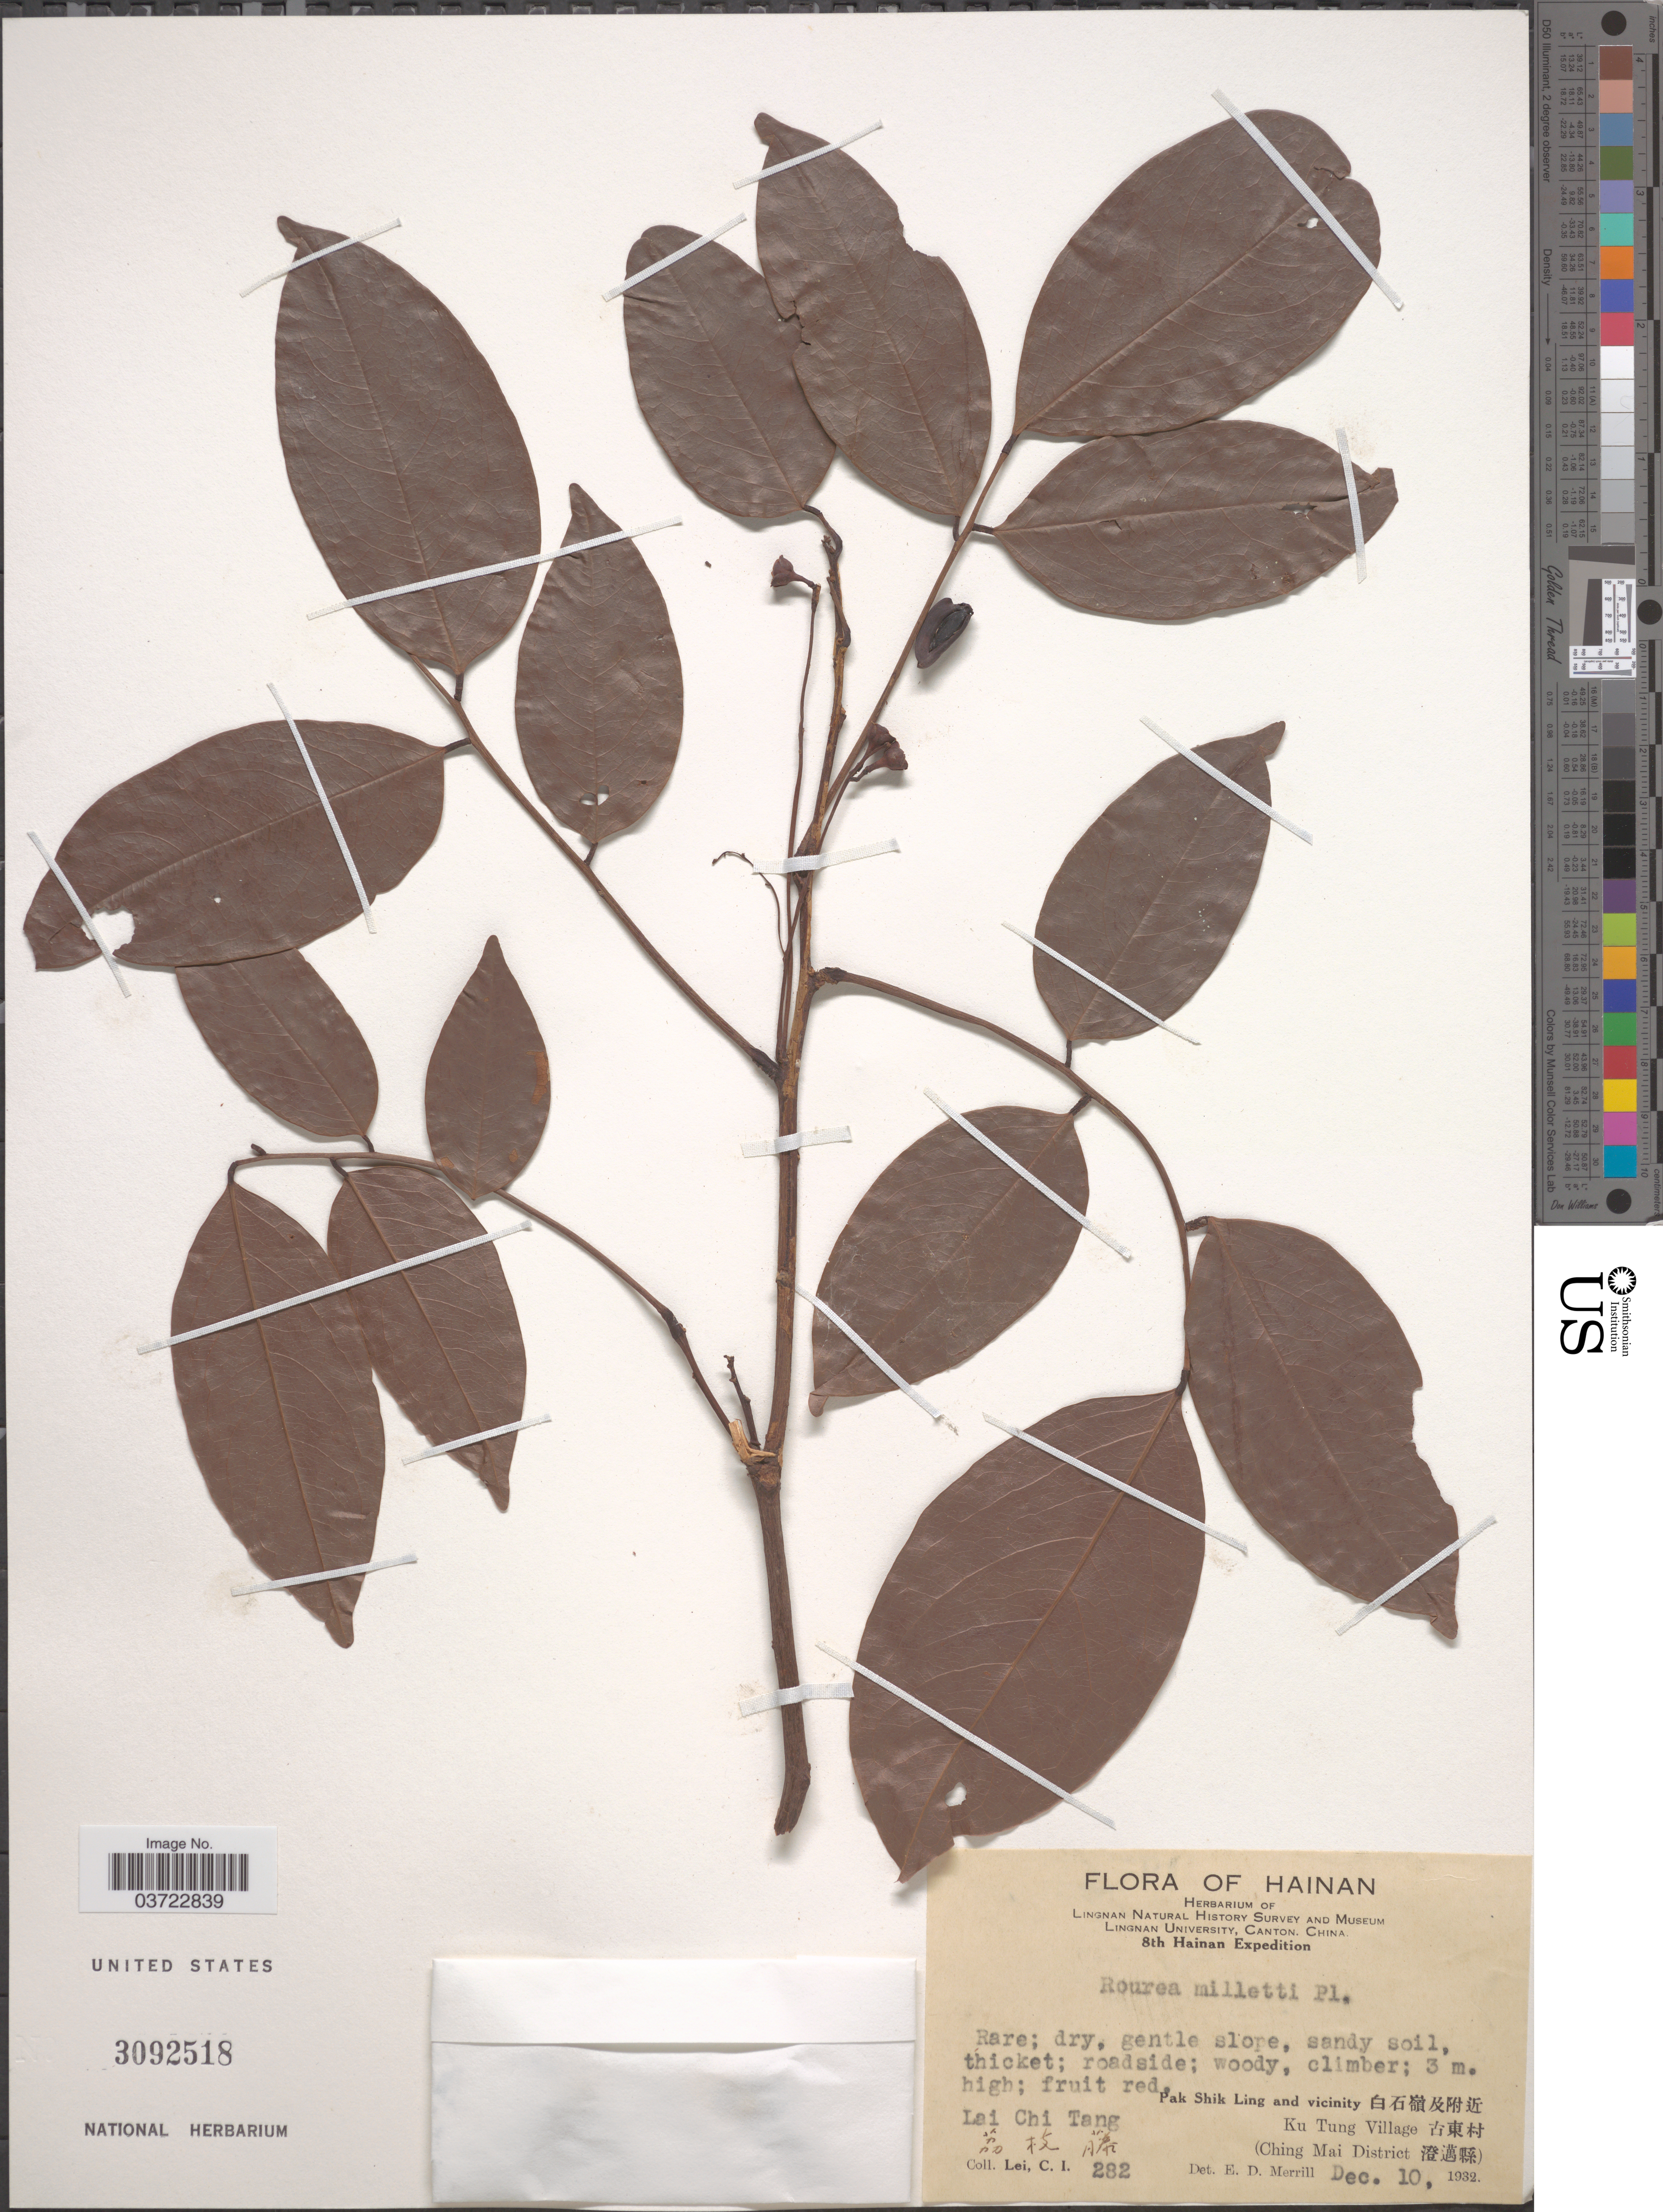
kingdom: Plantae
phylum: Tracheophyta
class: Magnoliopsida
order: Oxalidales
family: Connaraceae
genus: Rourea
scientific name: Rourea millettii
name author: Planch.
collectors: C. I. Lei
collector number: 282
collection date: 1932-12-10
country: China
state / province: Hainan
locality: Lai Chi Tang X. Pak Shik Ling and vicinity X. Ku Tung Village X. (Ching Mai District X).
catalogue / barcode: US 3092518